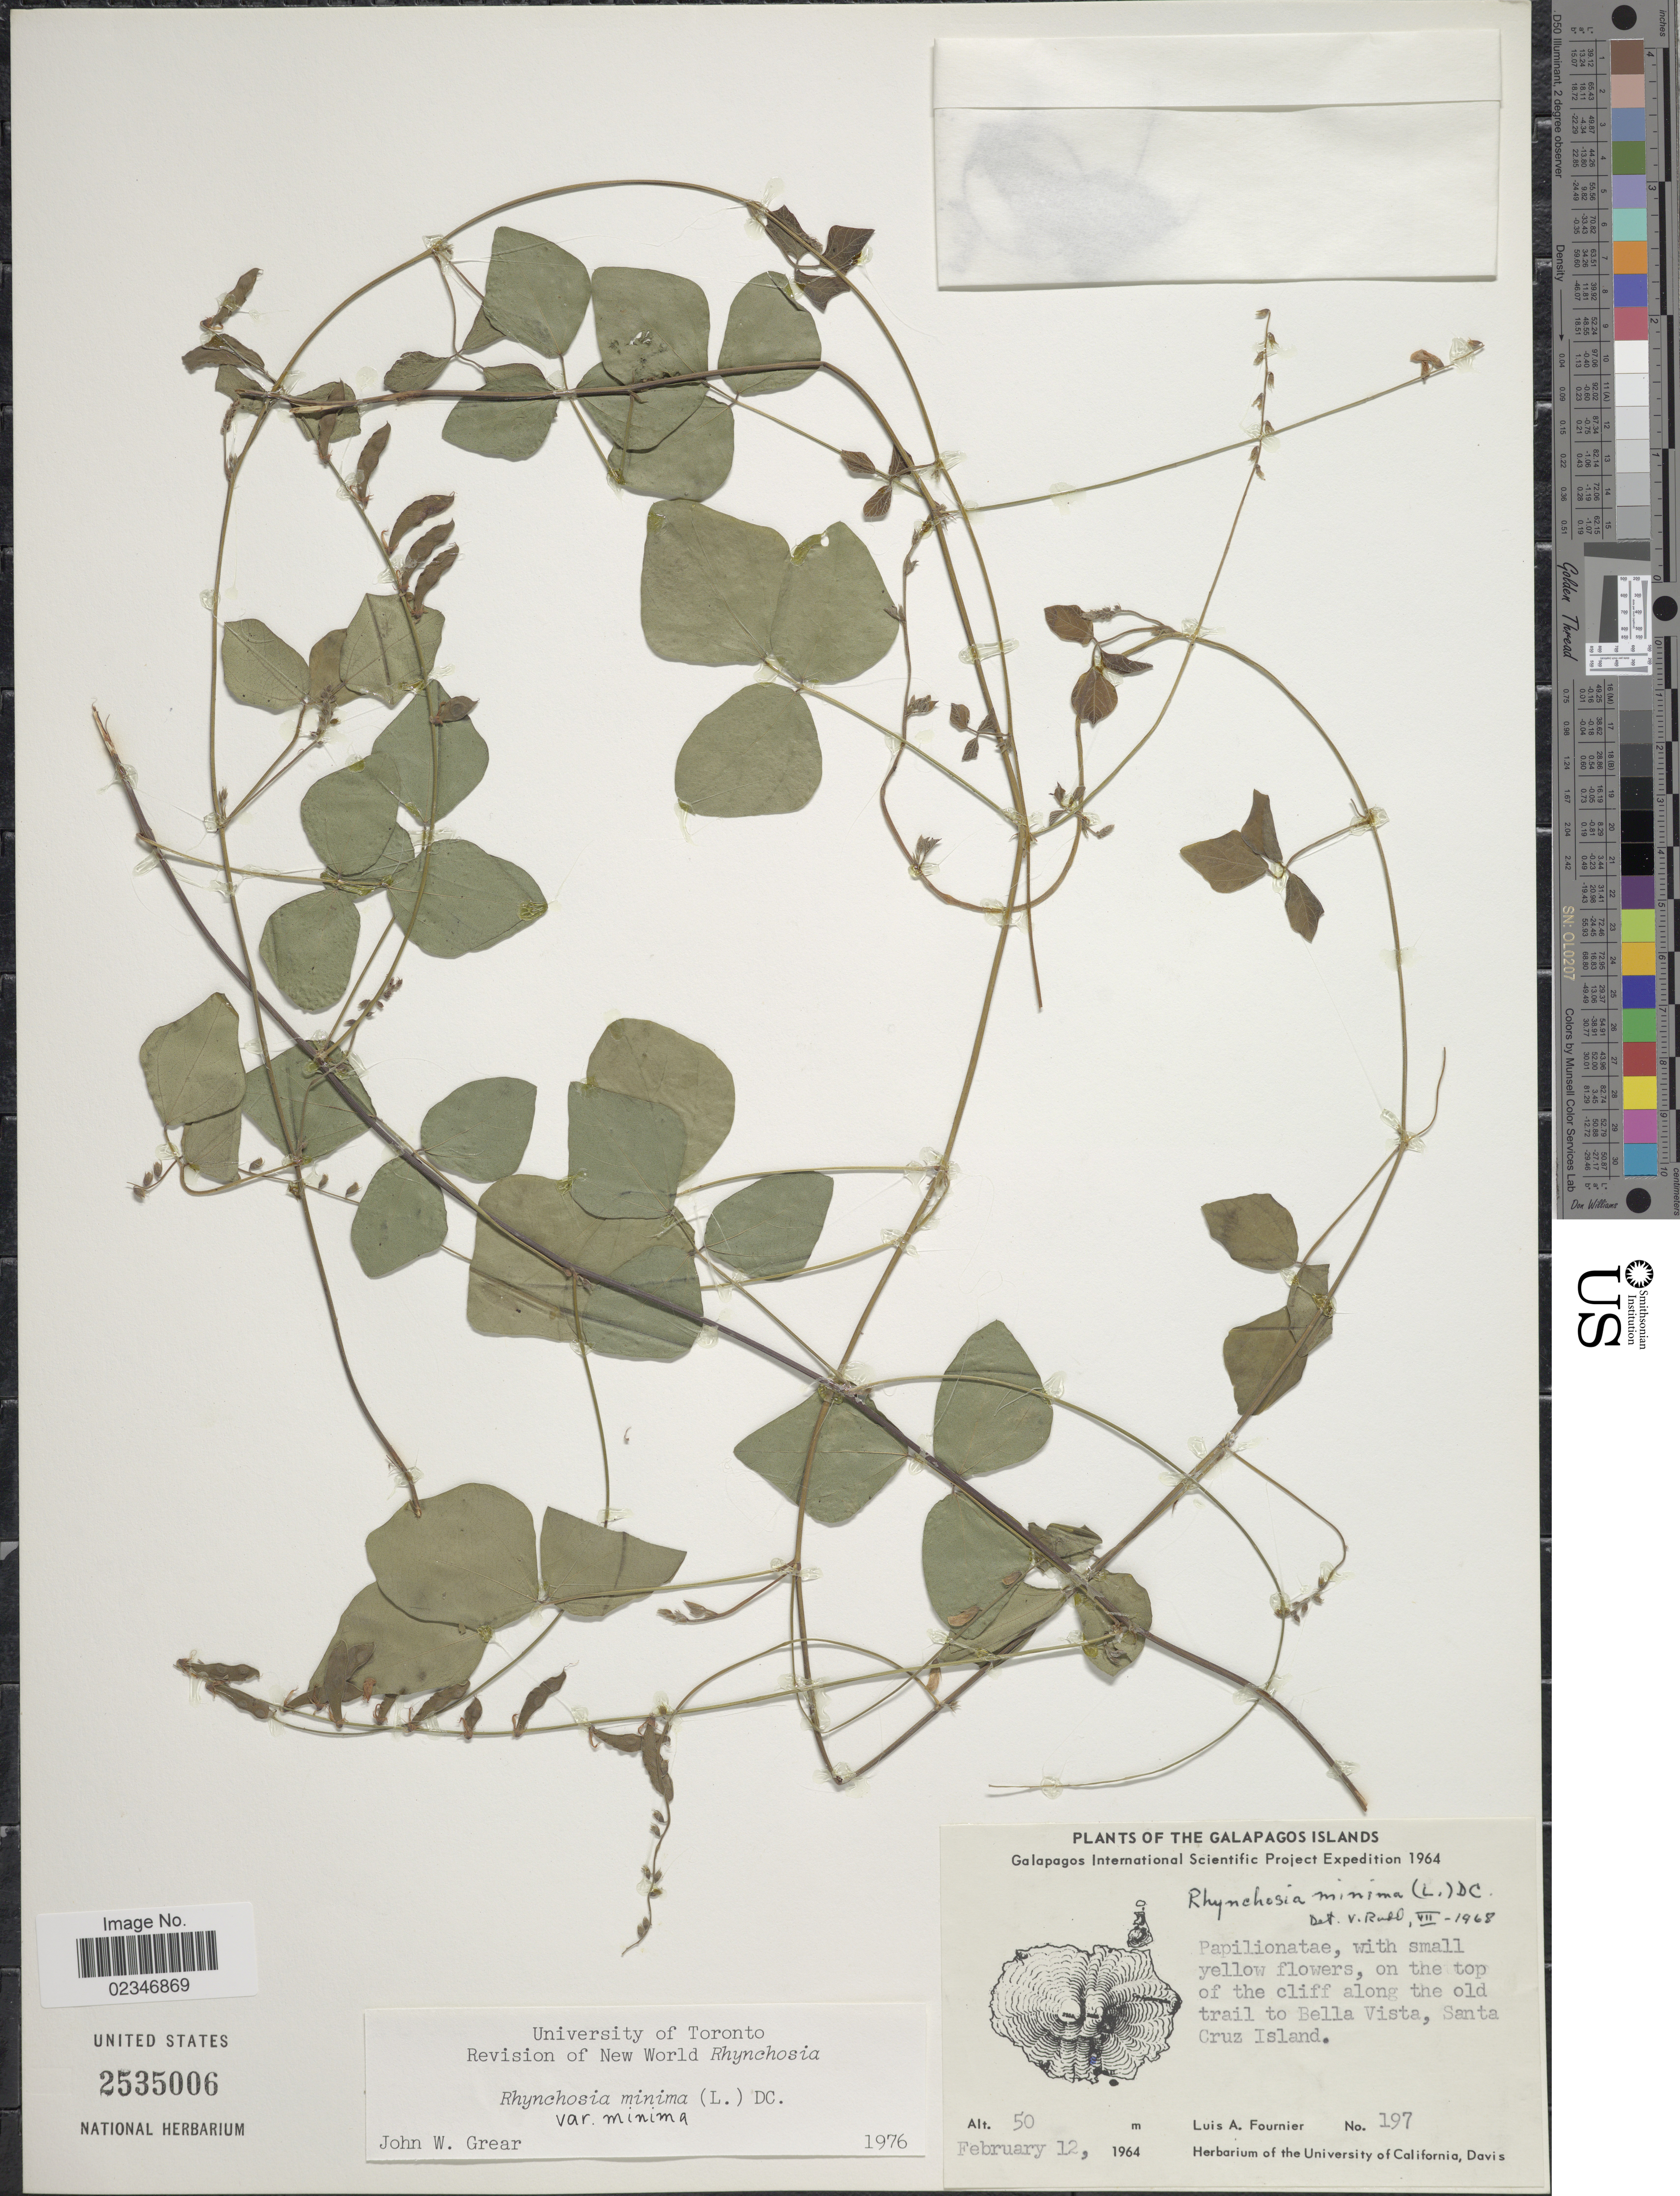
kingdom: Plantae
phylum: Tracheophyta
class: Magnoliopsida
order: Fabales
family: Fabaceae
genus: Rhynchosia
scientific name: Rhynchosia minima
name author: (L.) DC.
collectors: L. A. Fournier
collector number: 197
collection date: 1964-02-12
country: Ecuador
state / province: Colón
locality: The Galapagos Islands, along the old trail to Bella Vista, Santa Cruz Island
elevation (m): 50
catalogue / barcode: US 2535006